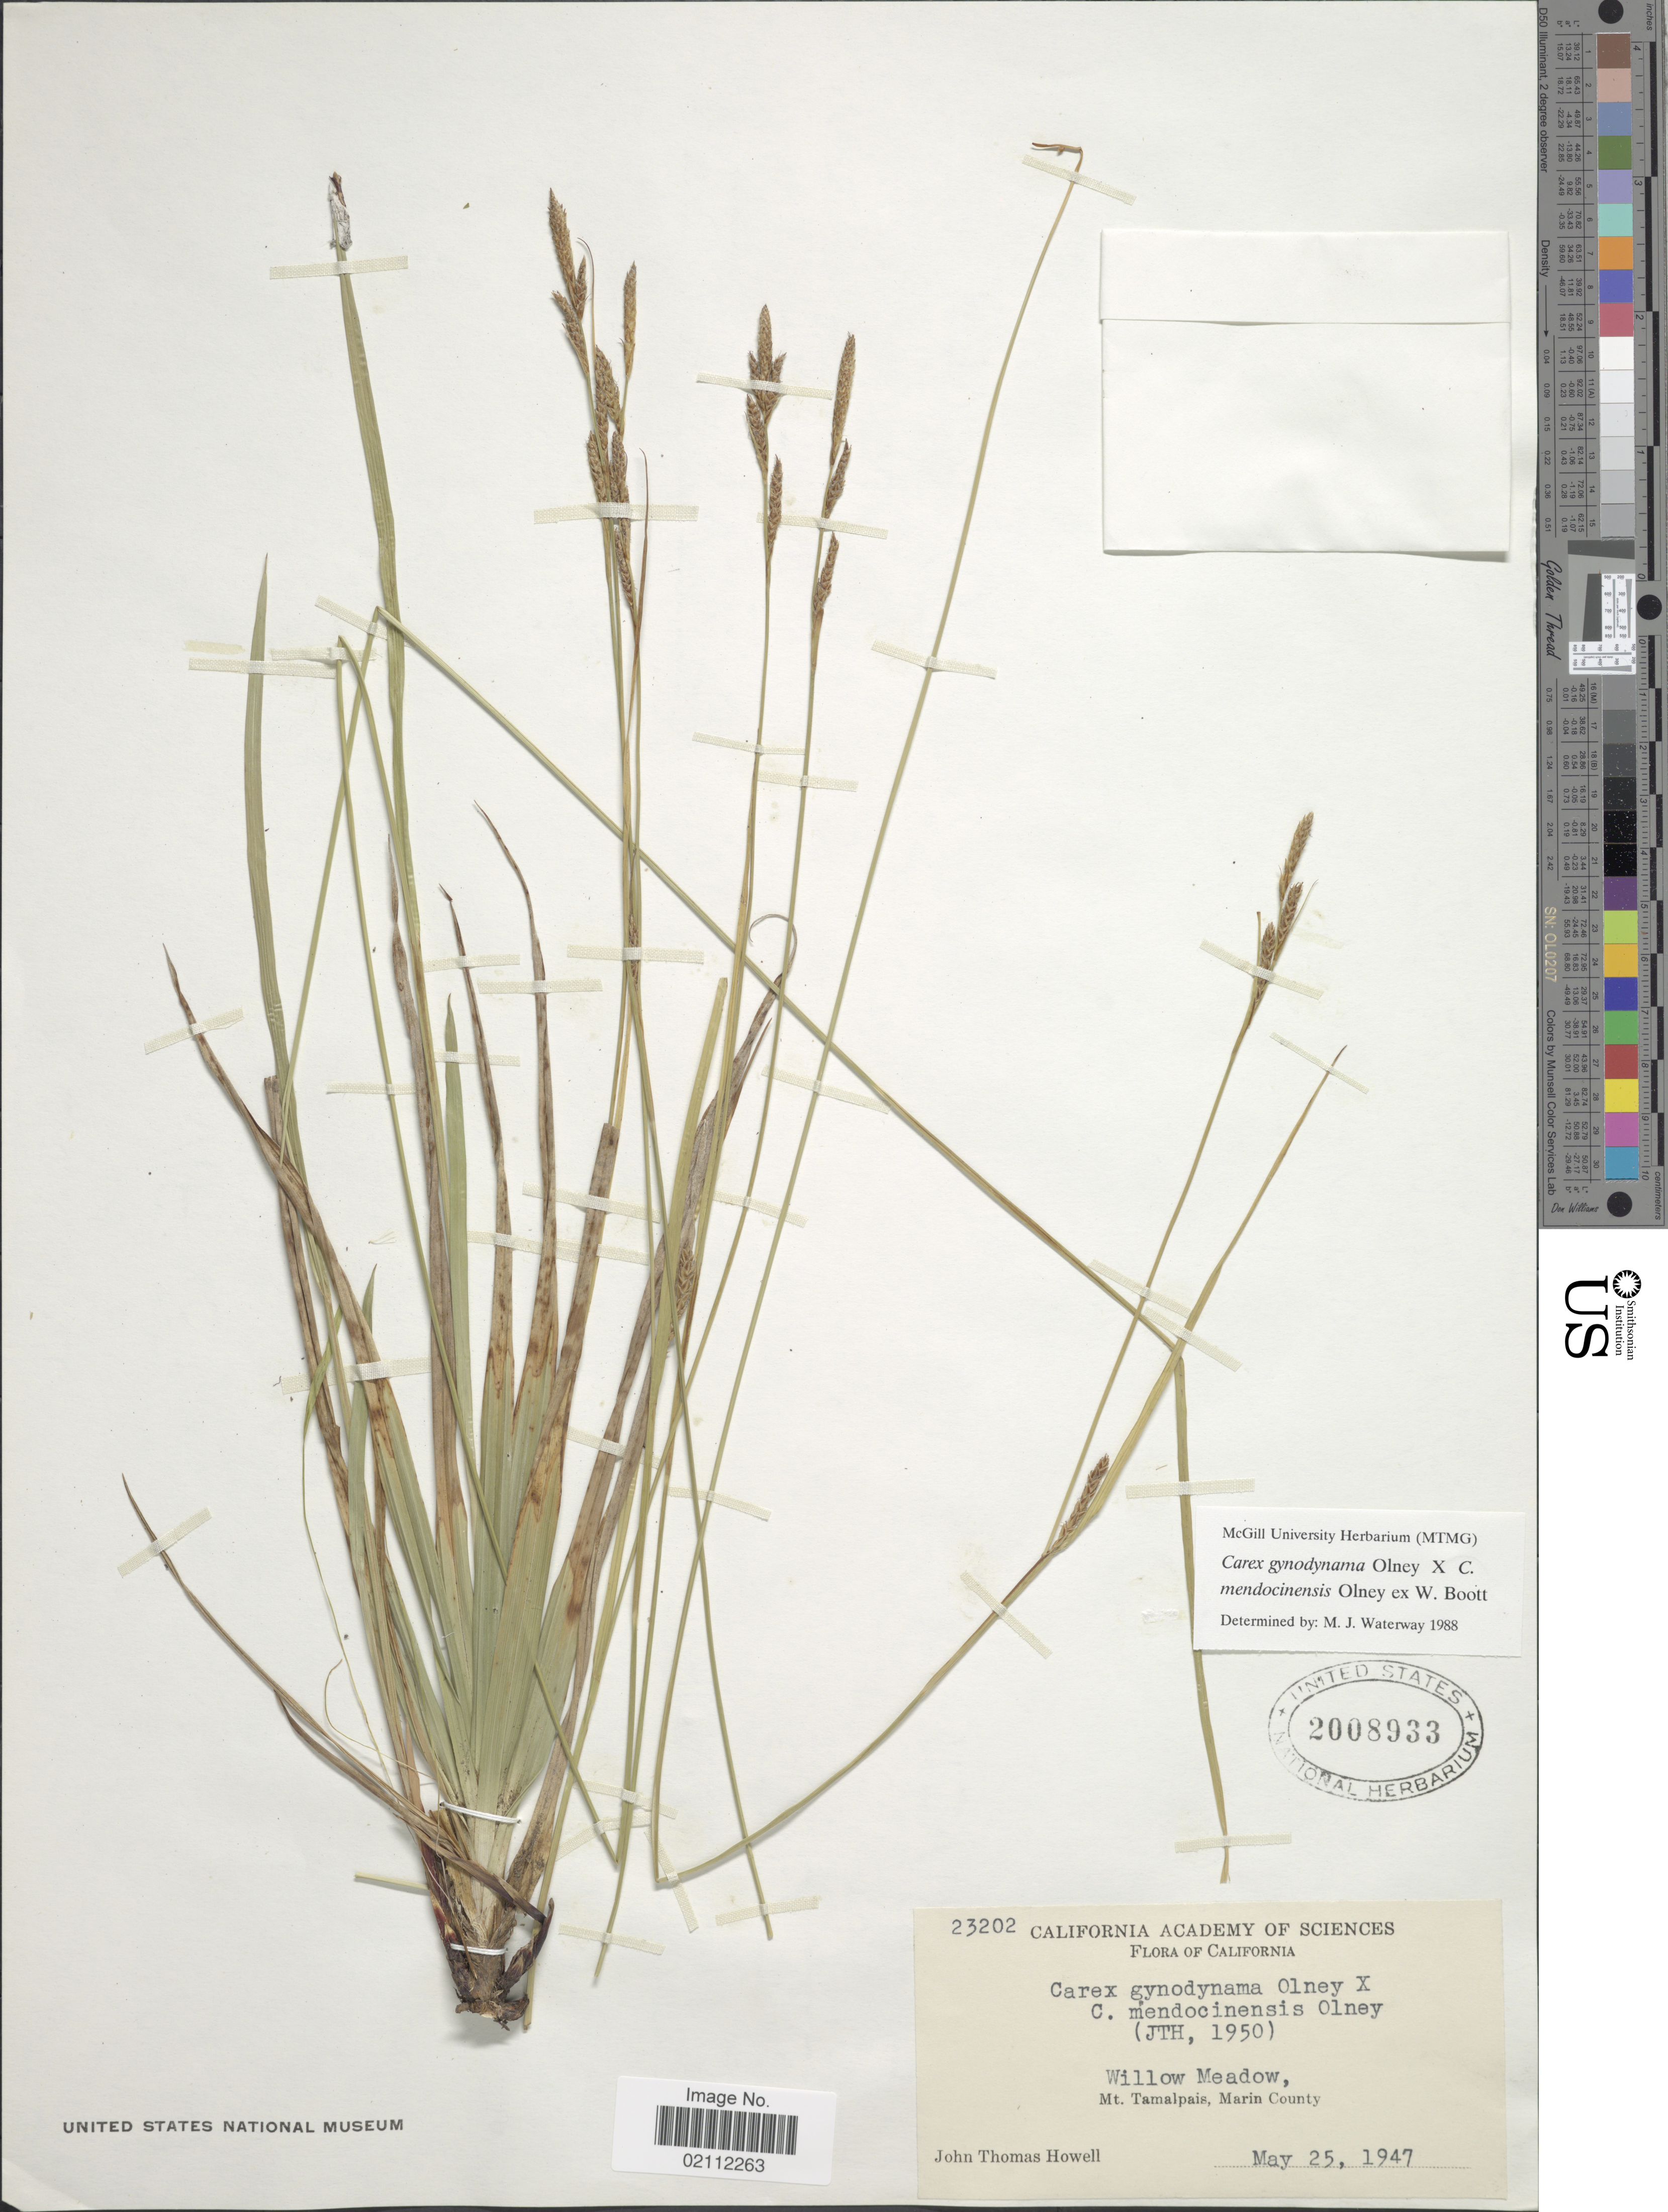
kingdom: Plantae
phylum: Tracheophyta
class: Liliopsida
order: Poales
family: Cyperaceae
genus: Carex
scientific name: Carex gynodynama x C. mendocinensis Olney ex W. Boott in S. Watson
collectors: J. T. Howell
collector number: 23202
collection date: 1947-05-25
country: United States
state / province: California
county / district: Marin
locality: Mt. Tamalpais, Marin County. Willow Meadow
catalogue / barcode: US 2008933